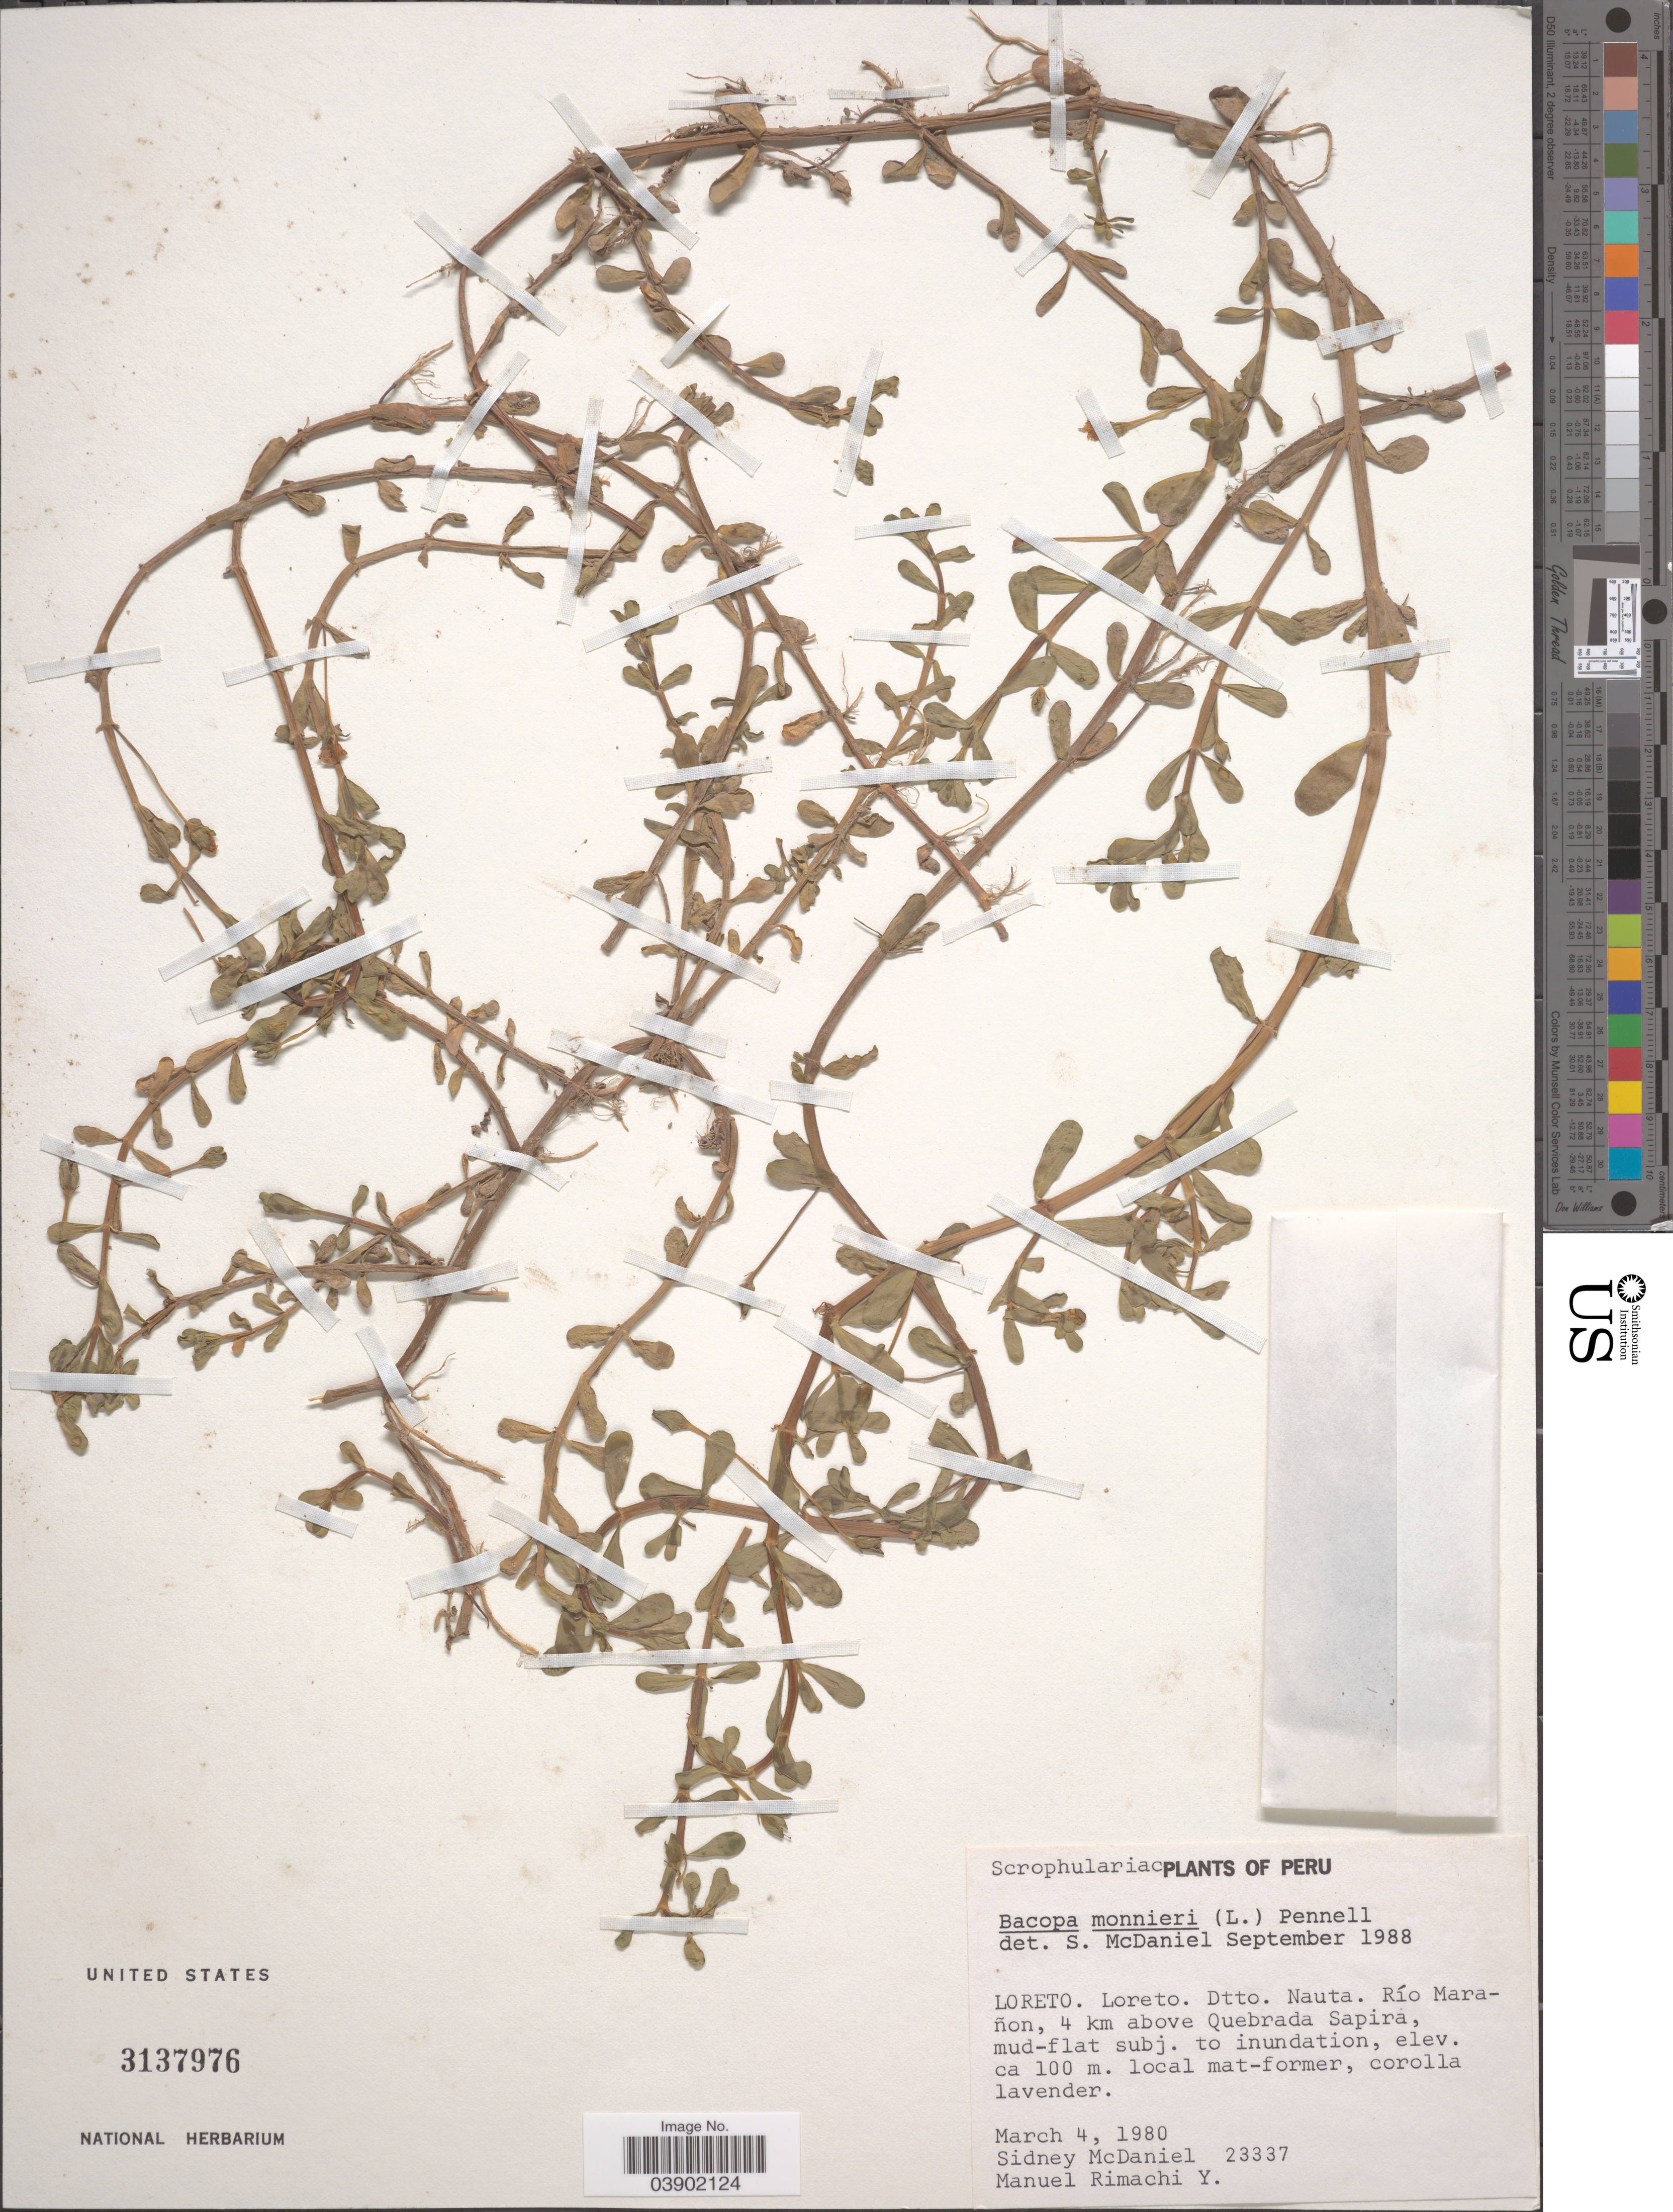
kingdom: Plantae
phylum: Tracheophyta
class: Magnoliopsida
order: Lamiales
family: Plantaginaceae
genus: Bacopa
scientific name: Bacopa monnieri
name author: (L.) Pennell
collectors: S. McDaniel & M. Rimachi Y.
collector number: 23337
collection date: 1980-03-04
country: Peru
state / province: Loreto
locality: Dtto. Nauta. Río Marañon, 4 km above Quebrada Sapira.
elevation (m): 100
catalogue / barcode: US 3137976